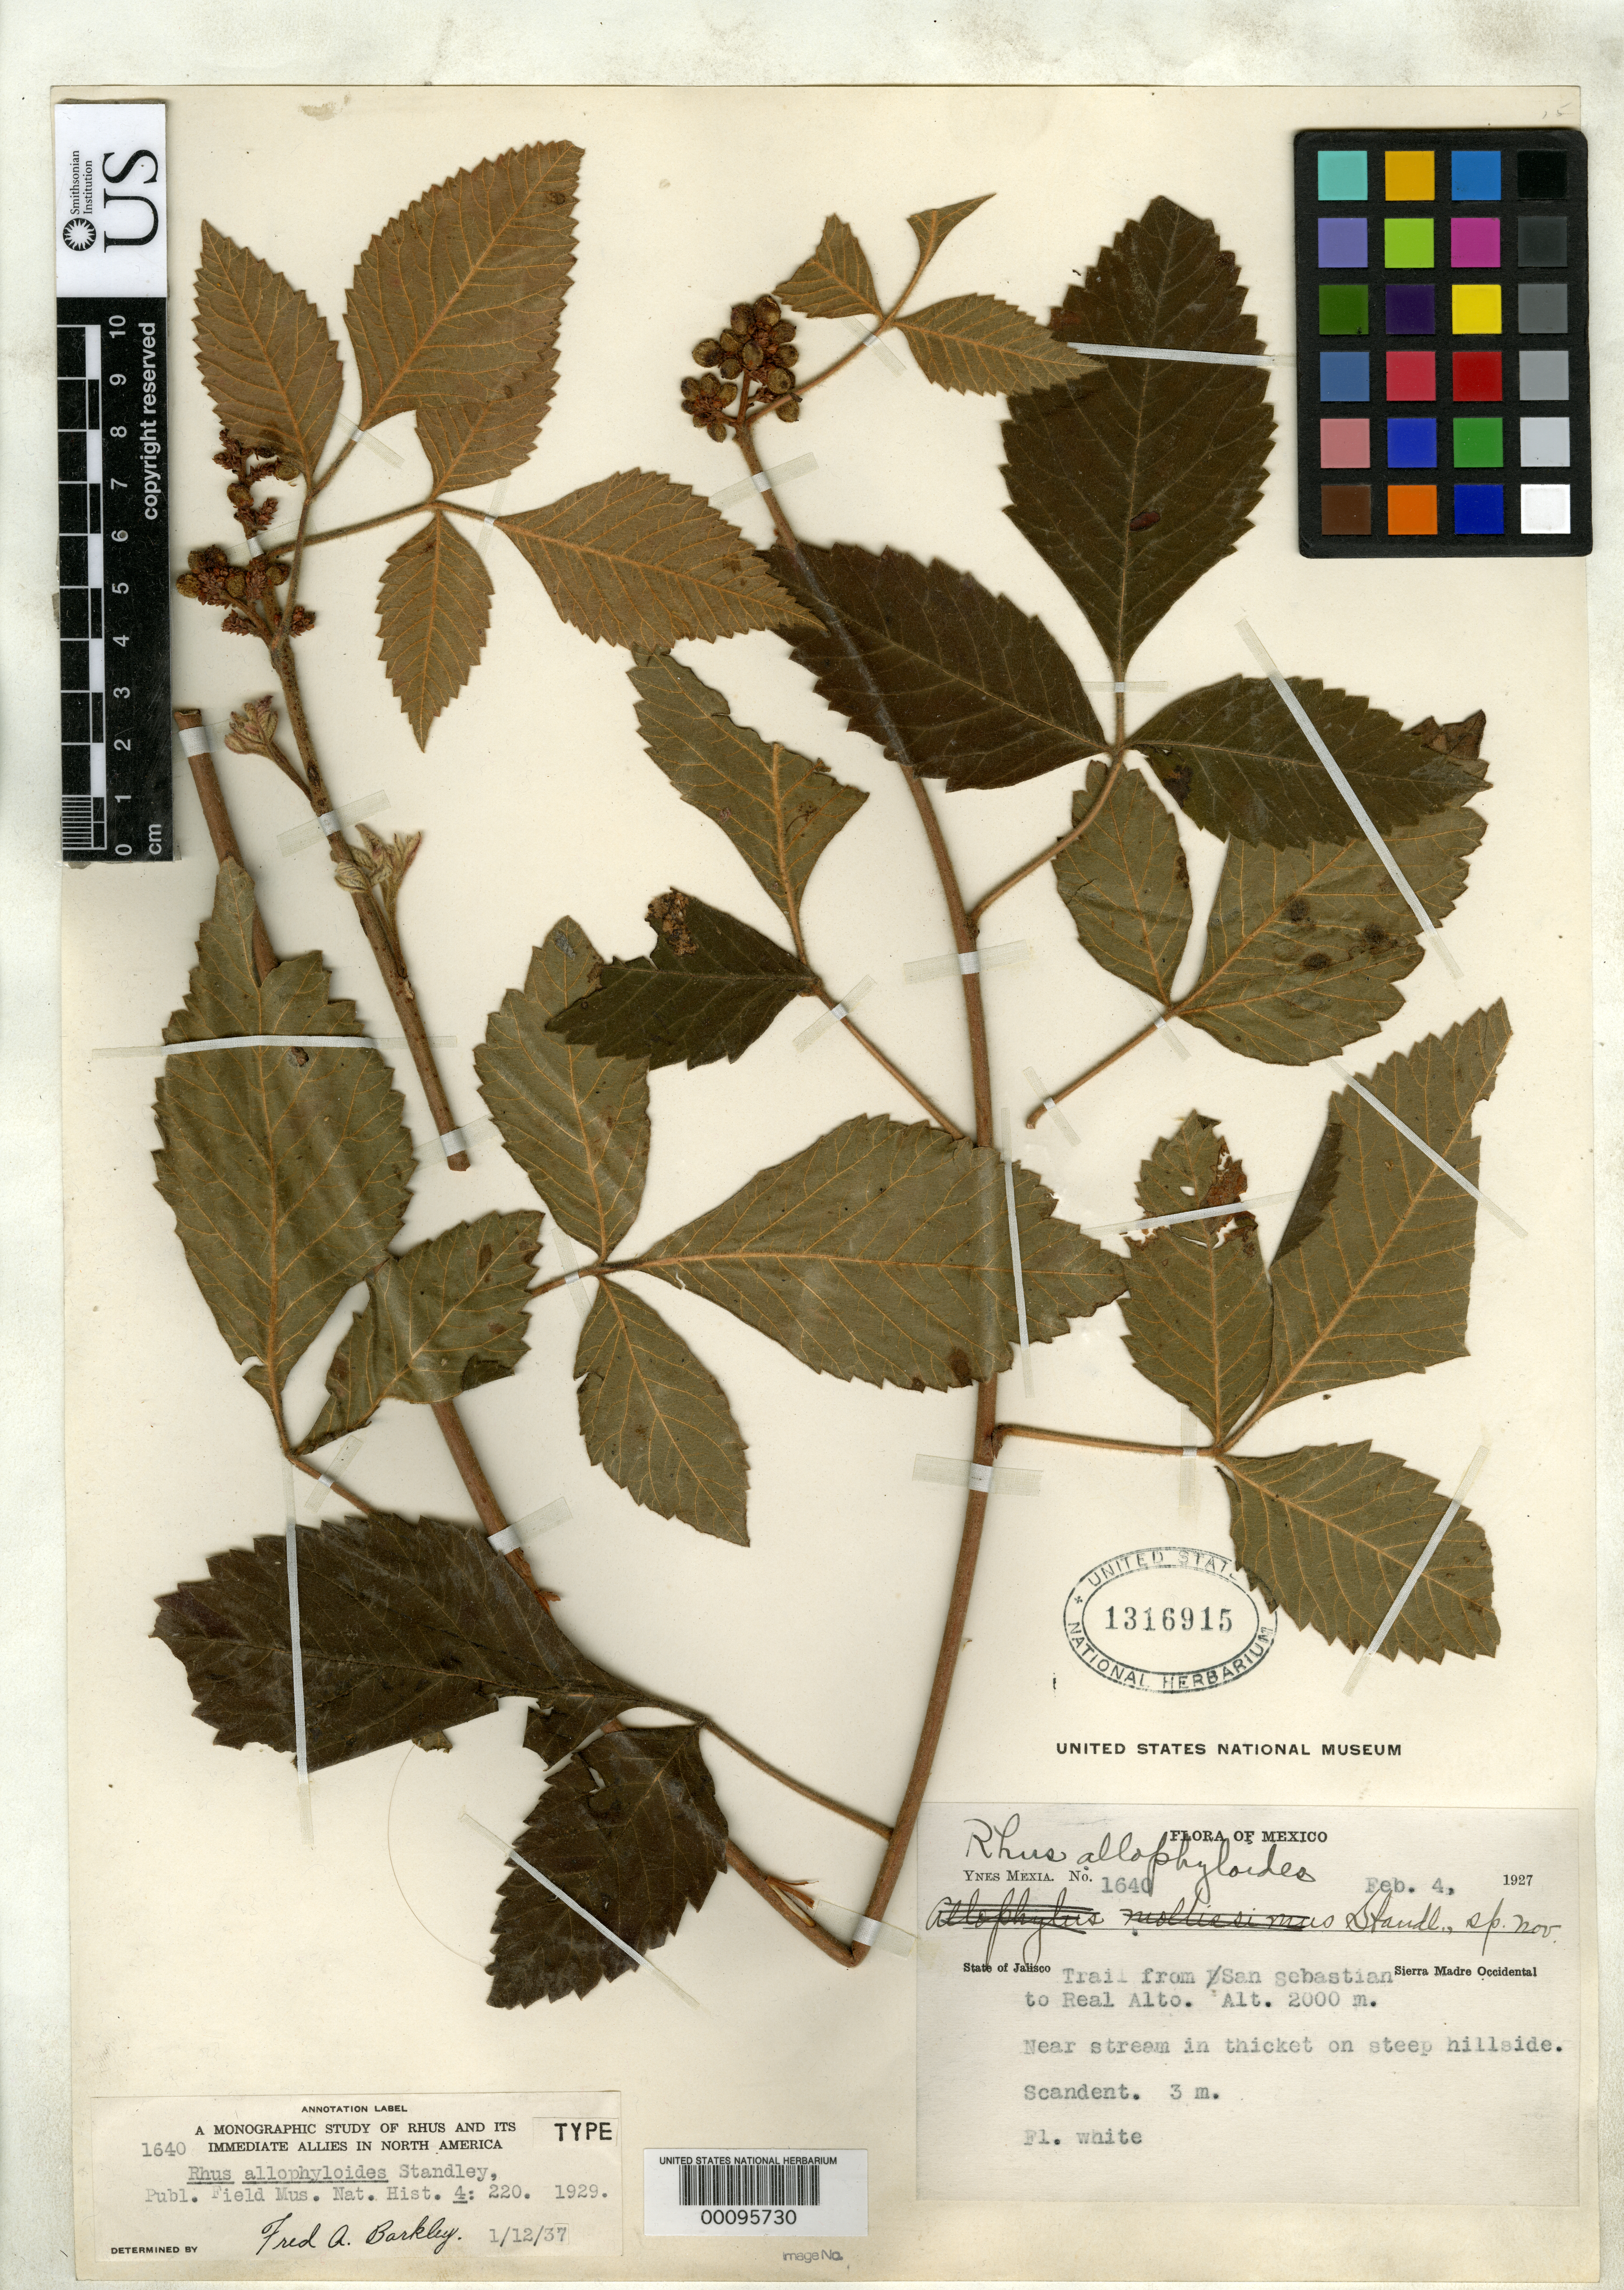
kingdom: Plantae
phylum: Tracheophyta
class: Magnoliopsida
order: Sapindales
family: Anacardiaceae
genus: Rhus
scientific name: Rhus allophyloides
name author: Standl.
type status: Isotype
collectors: Y. Mexia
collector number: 1640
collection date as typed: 04 Feb 1927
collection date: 1927-02-04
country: Mexico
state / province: Jalisco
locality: Between San Sebastian and Real Alto.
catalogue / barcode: US 1316915